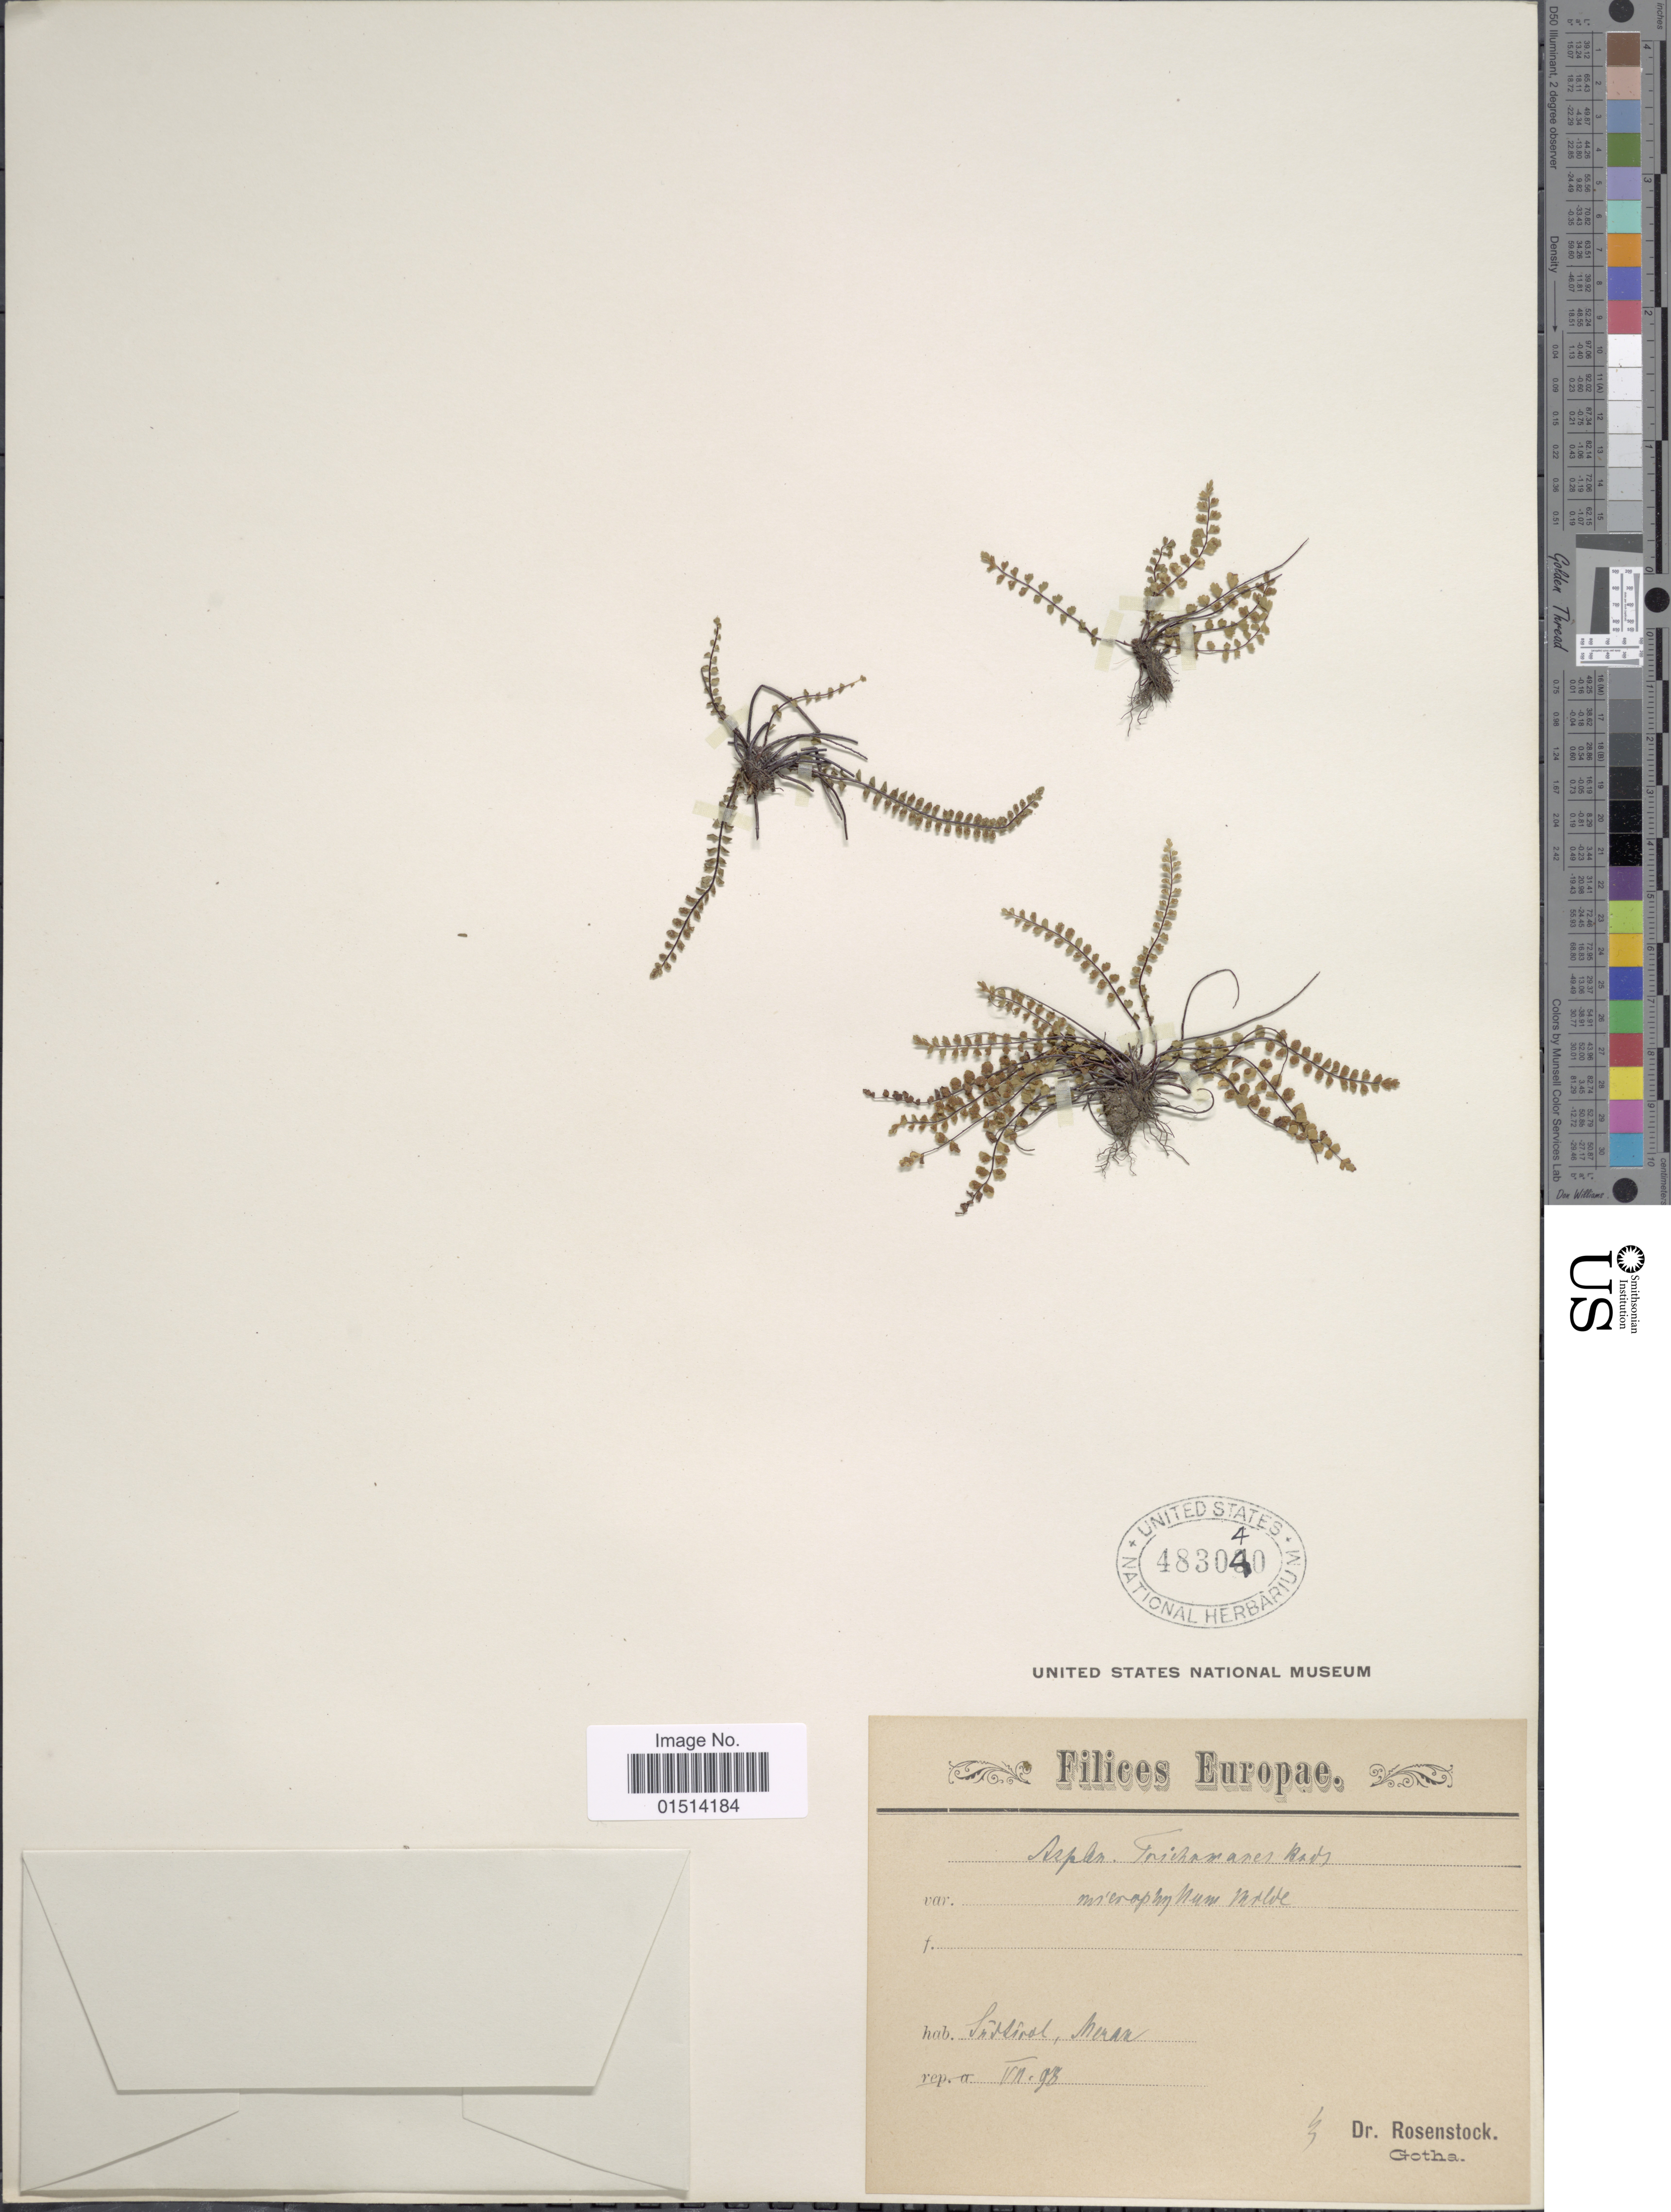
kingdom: Plantae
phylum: Tracheophyta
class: Polypodiopsida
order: Polypodiales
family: Aspleniaceae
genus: Asplenium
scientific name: Asplenium trichomanes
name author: L.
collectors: E. Rosenstock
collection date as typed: Transcribed d/m/y: /8/93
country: Austria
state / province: Tirol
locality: Instirol, Meran [interpreted]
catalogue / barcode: US 483040